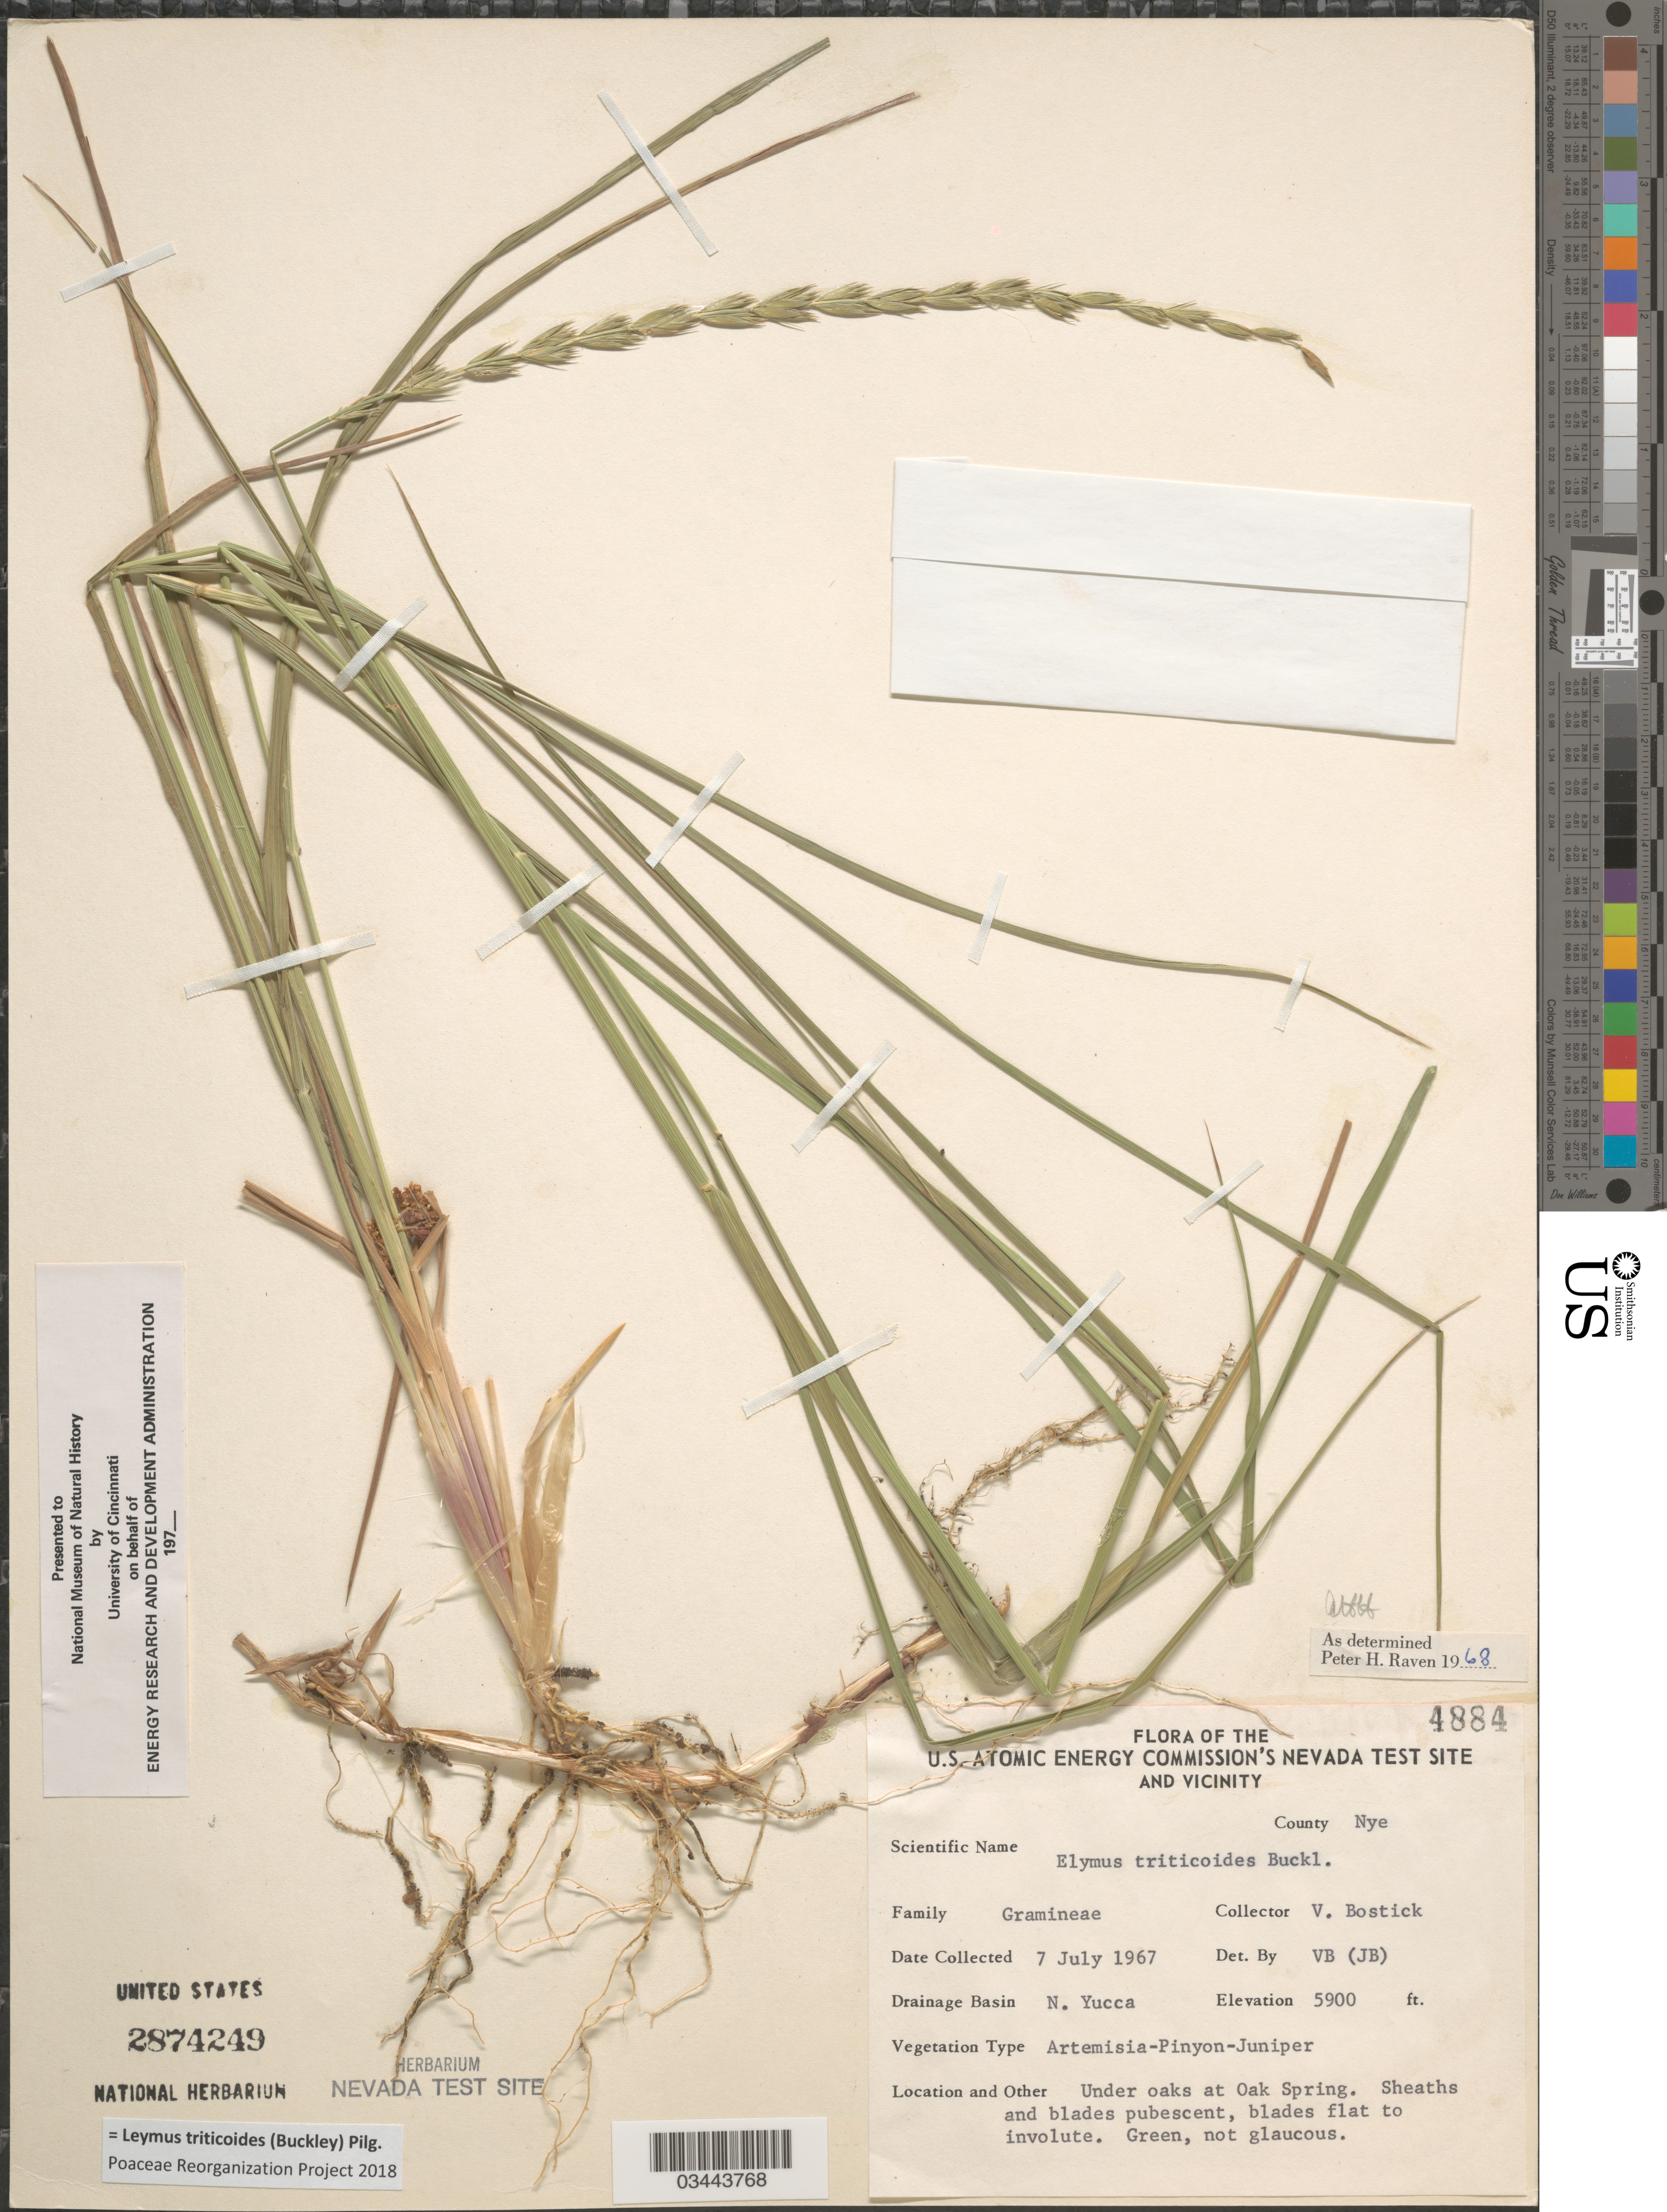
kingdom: Plantae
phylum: Tracheophyta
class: Liliopsida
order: Poales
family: Poaceae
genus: Leymus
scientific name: Leymus triticoides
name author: (Buckley) Pilg.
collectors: V. Bostick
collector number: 4884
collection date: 1967-07-07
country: United States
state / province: Nevada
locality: U.S. Atomic Energy Commission's Nevada Test Site And Vicinity. County Nye. Drainage Basin N. Yucca. Under oaks at Oak Spring.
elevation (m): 1798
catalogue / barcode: US 2874249